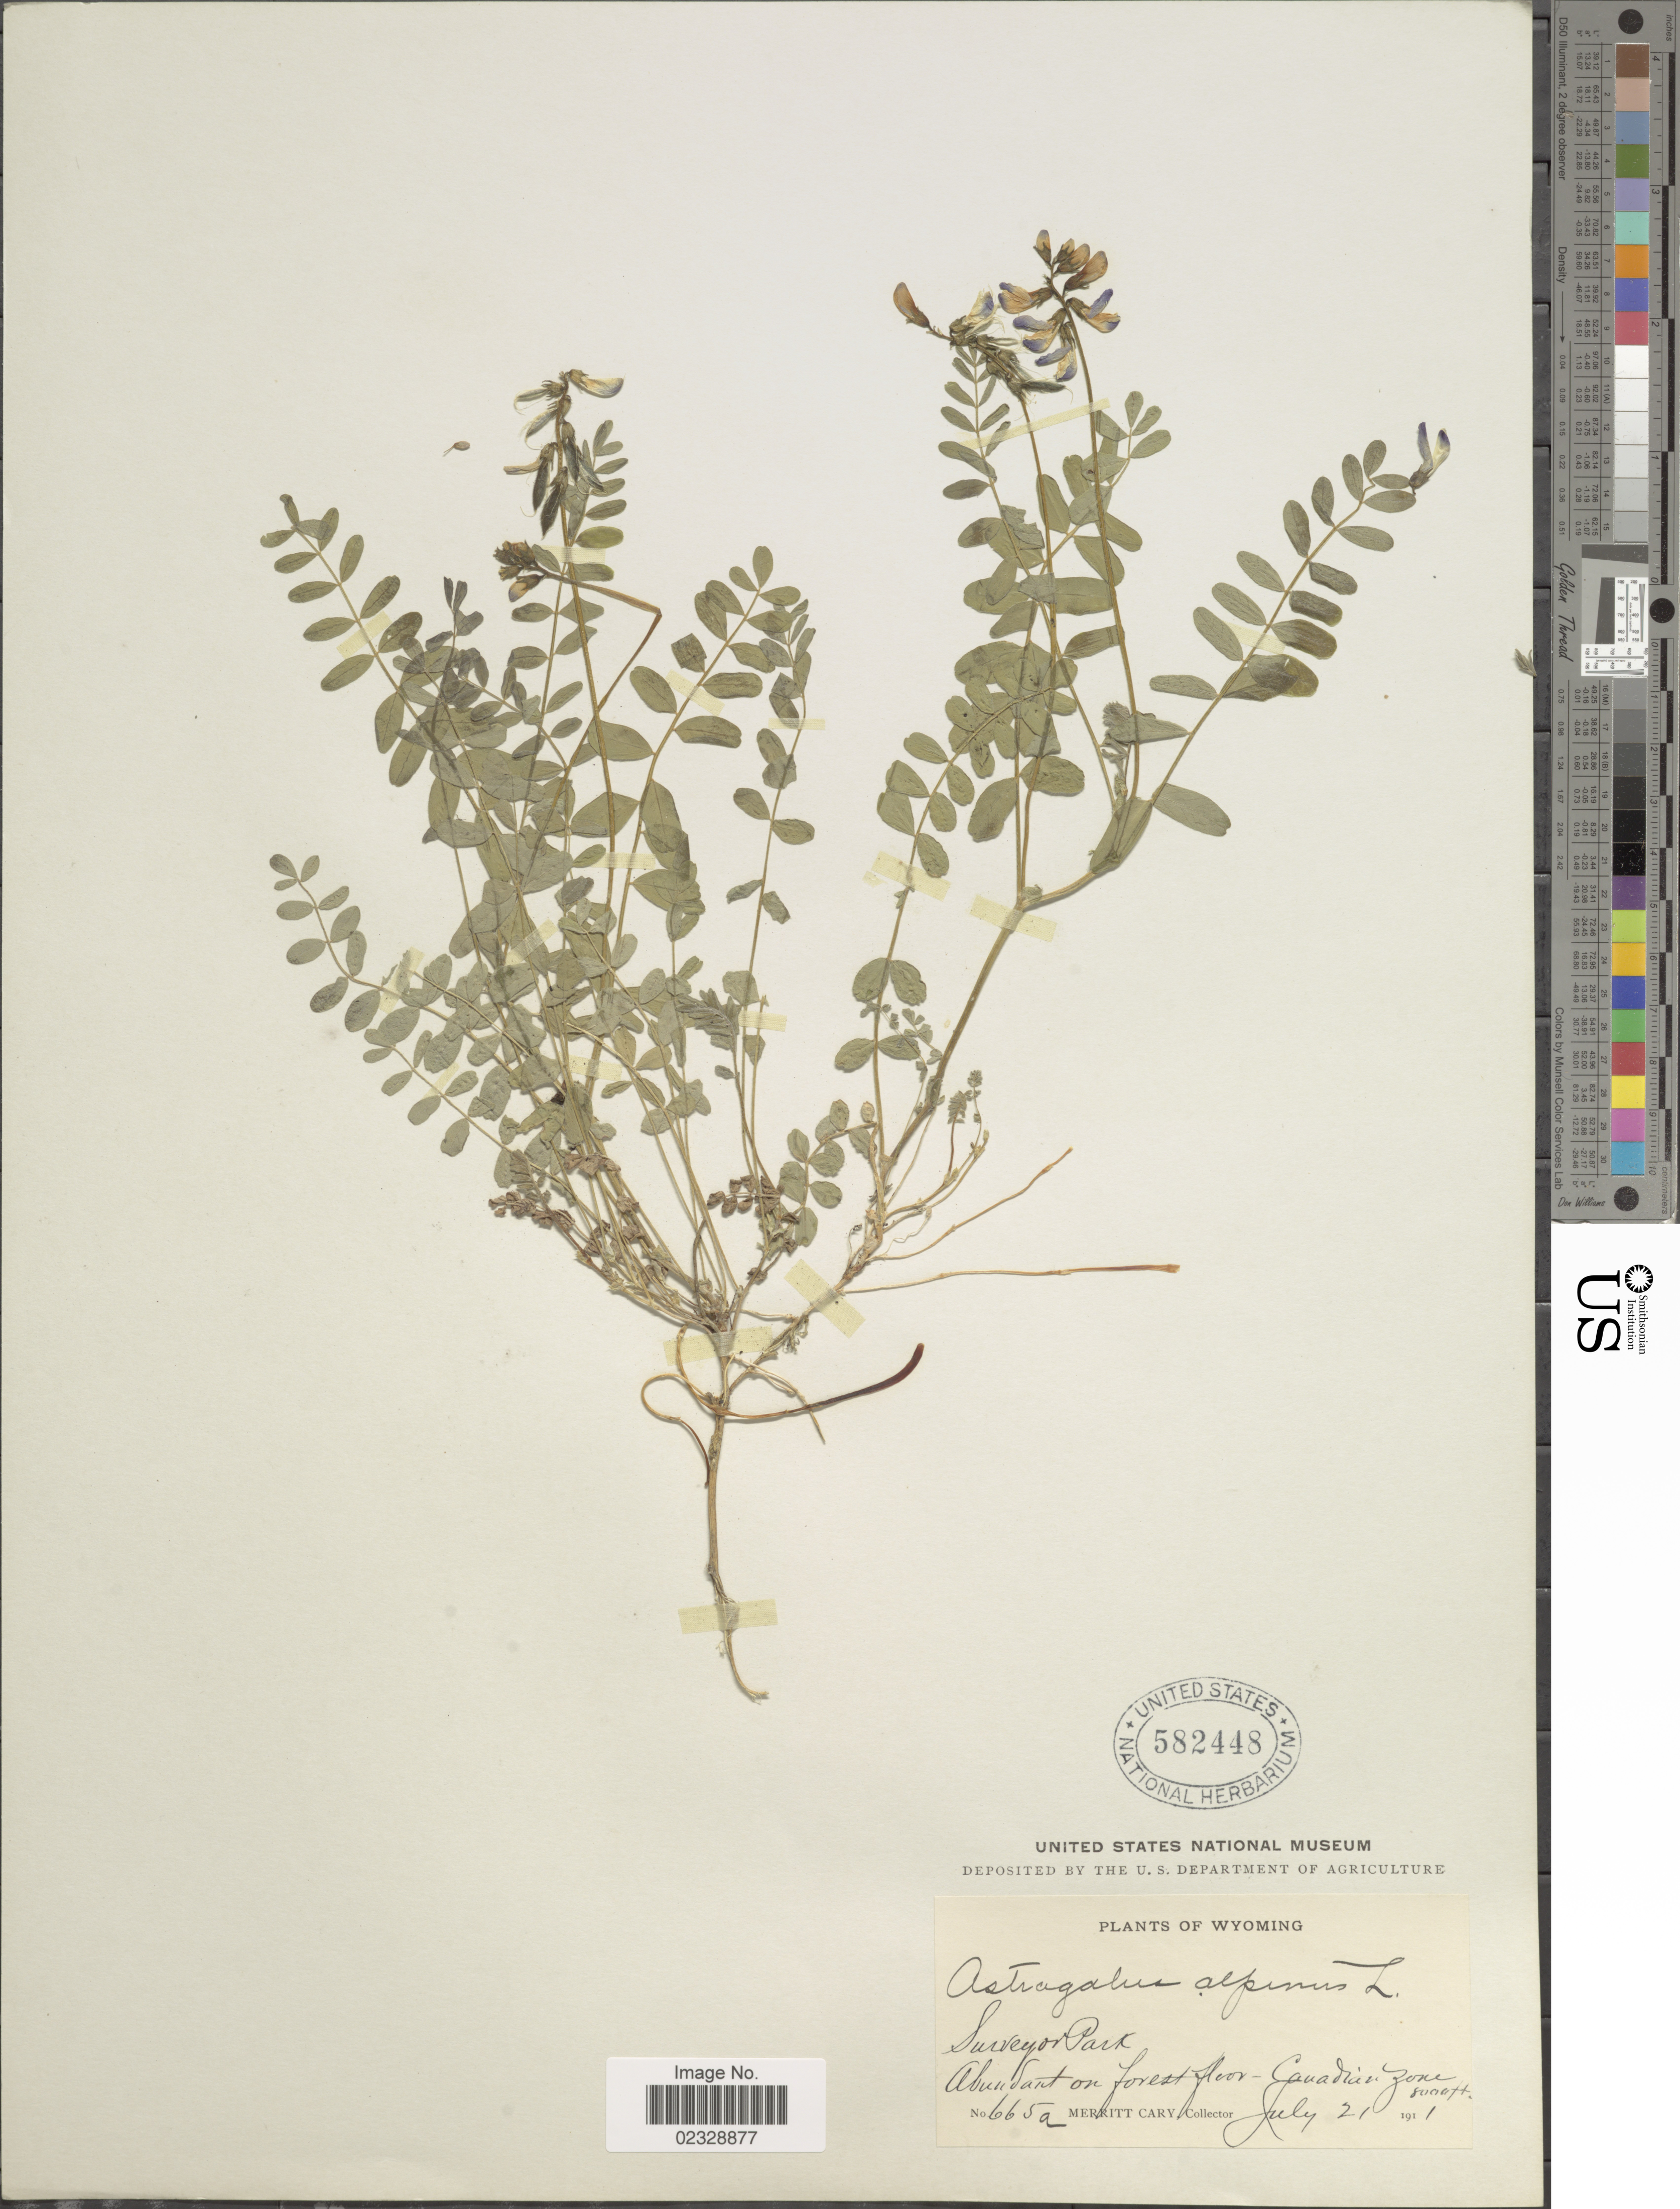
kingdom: Plantae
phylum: Tracheophyta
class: Magnoliopsida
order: Fabales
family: Fabaceae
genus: Astragalus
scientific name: Astragalus alpinus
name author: L.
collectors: M. Cary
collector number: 665a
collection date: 1911-07-21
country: United States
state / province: Wyoming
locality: Survey Park, Abundant on forest floor - Canadian Zone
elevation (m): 2438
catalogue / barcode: US 582448